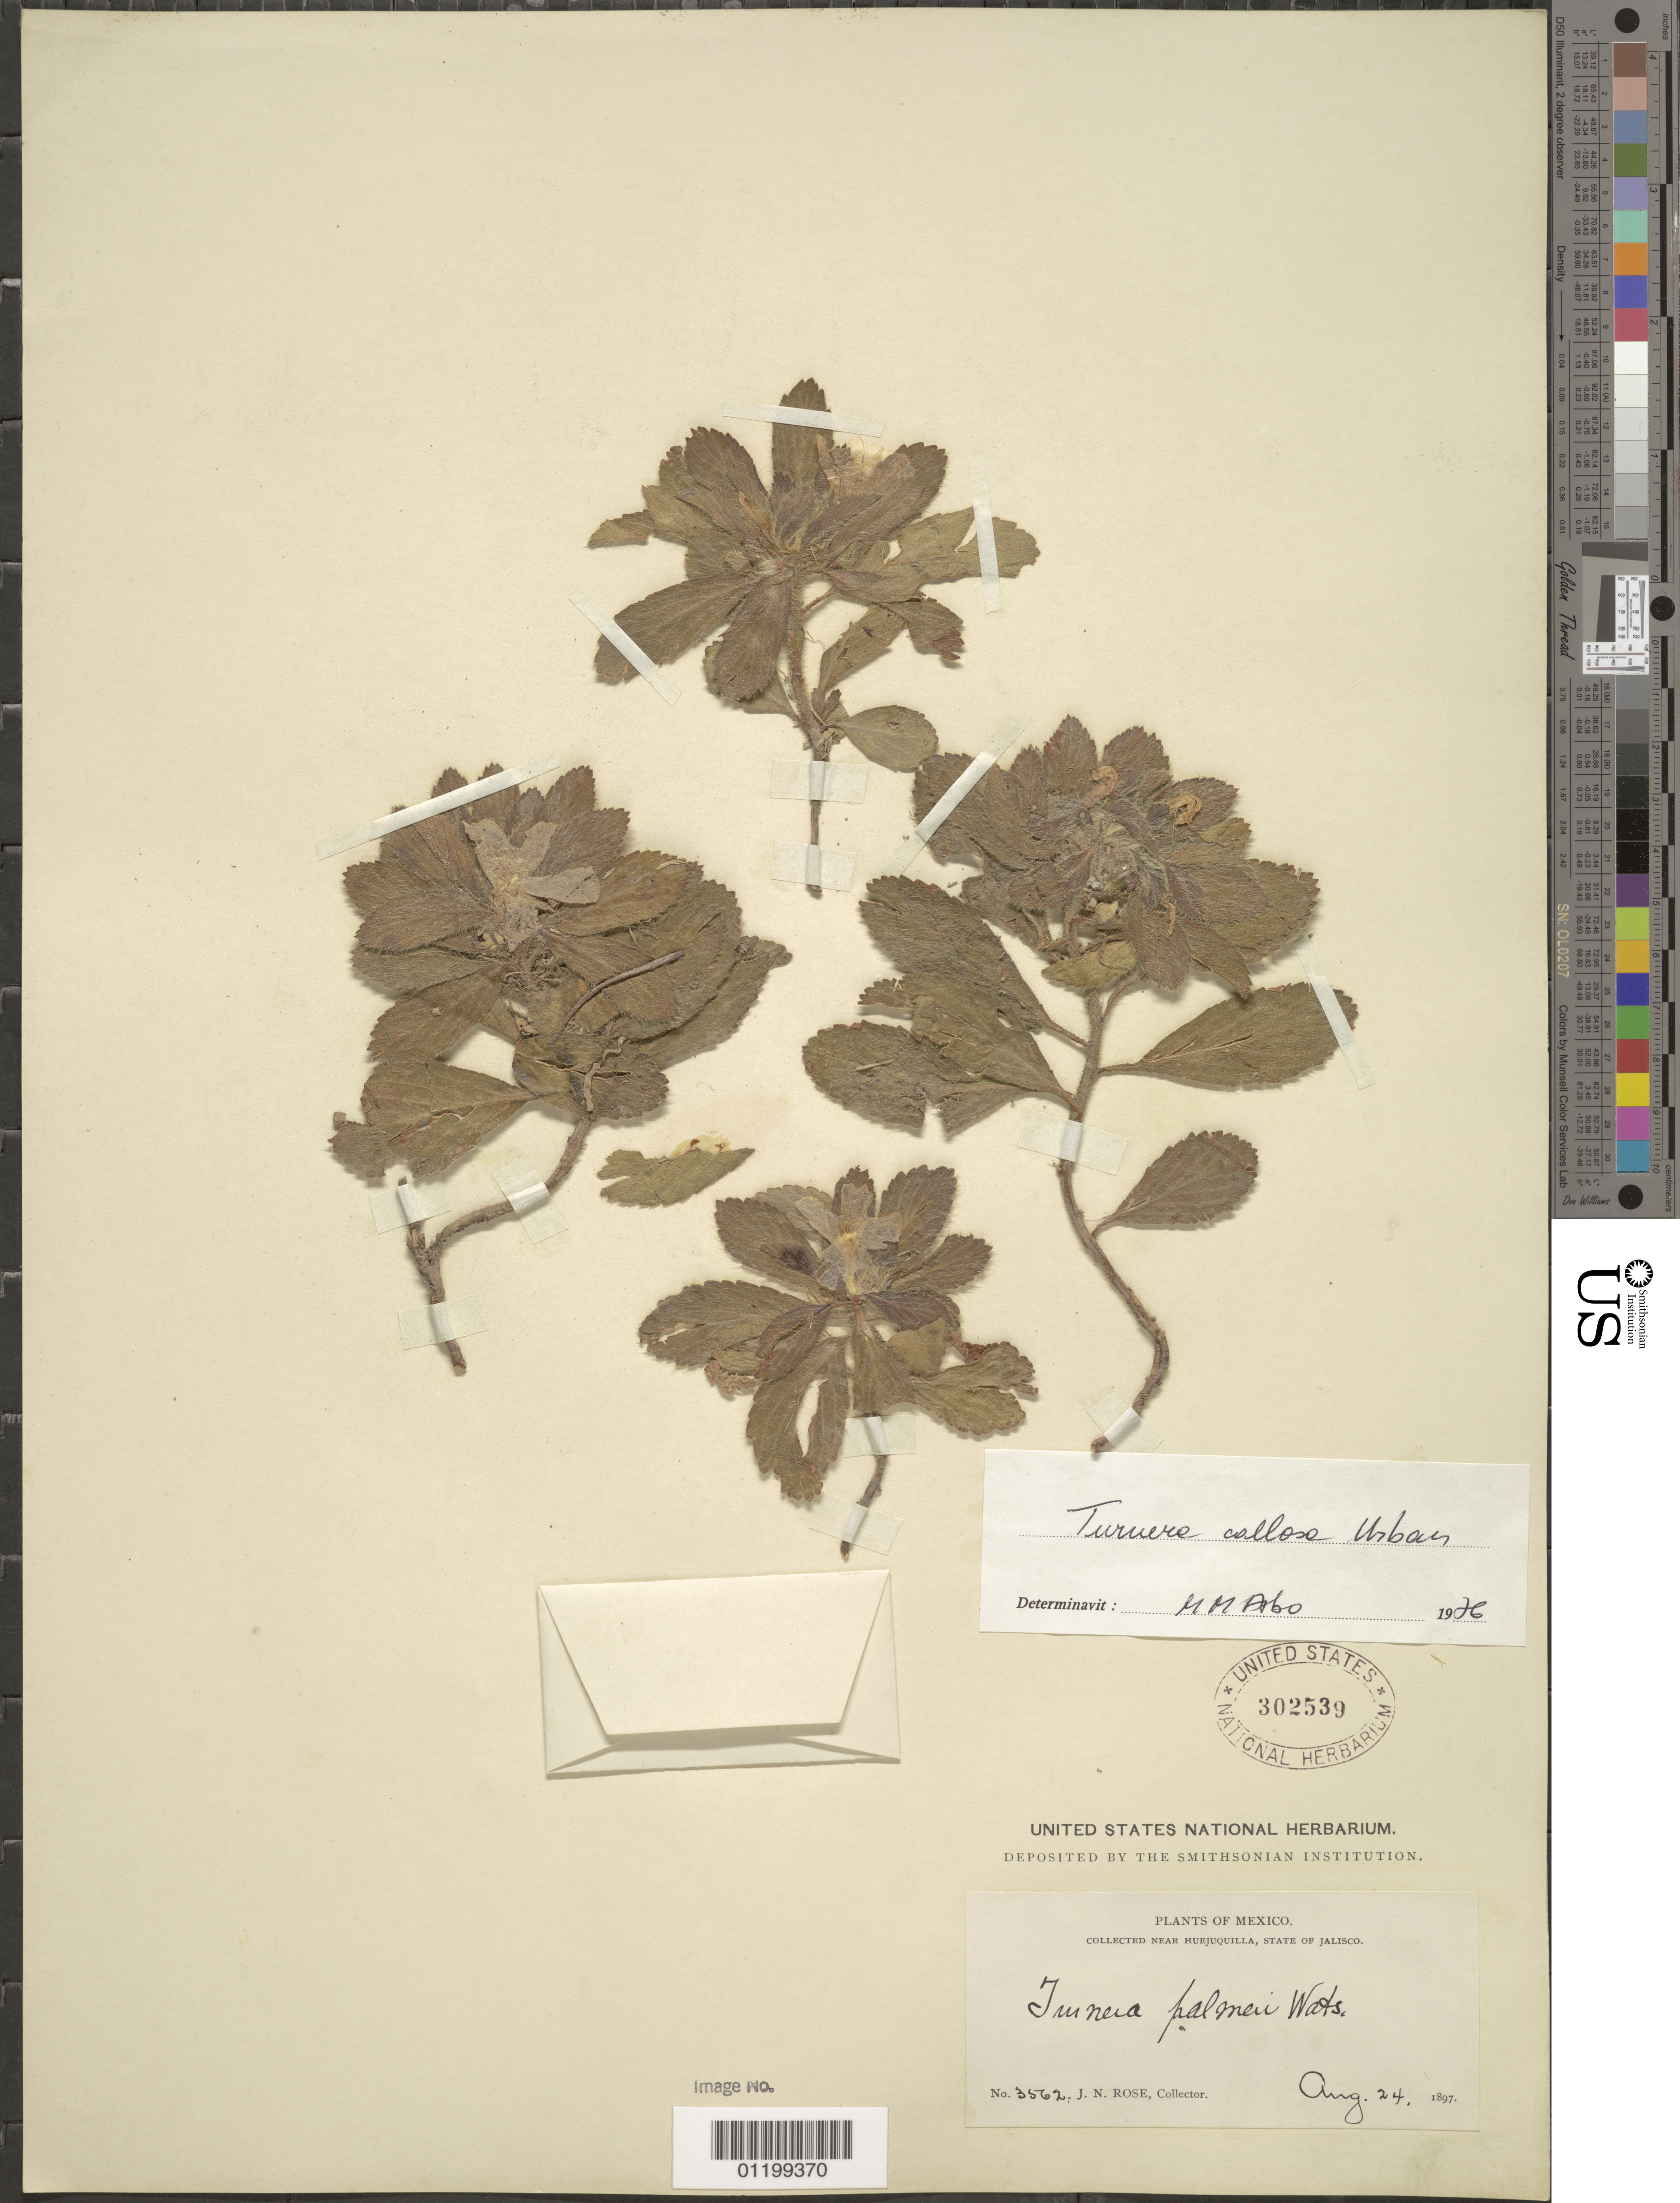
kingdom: Plantae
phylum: Tracheophyta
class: Magnoliopsida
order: Malpighiales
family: Turneraceae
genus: Turnera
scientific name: Turnera callosa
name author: Urb.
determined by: Arbo, M. M.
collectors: J. N. Rose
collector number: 3562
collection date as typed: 24 Aug 1897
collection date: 1897-08-24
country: Mexico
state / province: Jalisco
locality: Near Huejuquilla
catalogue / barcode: US 302539